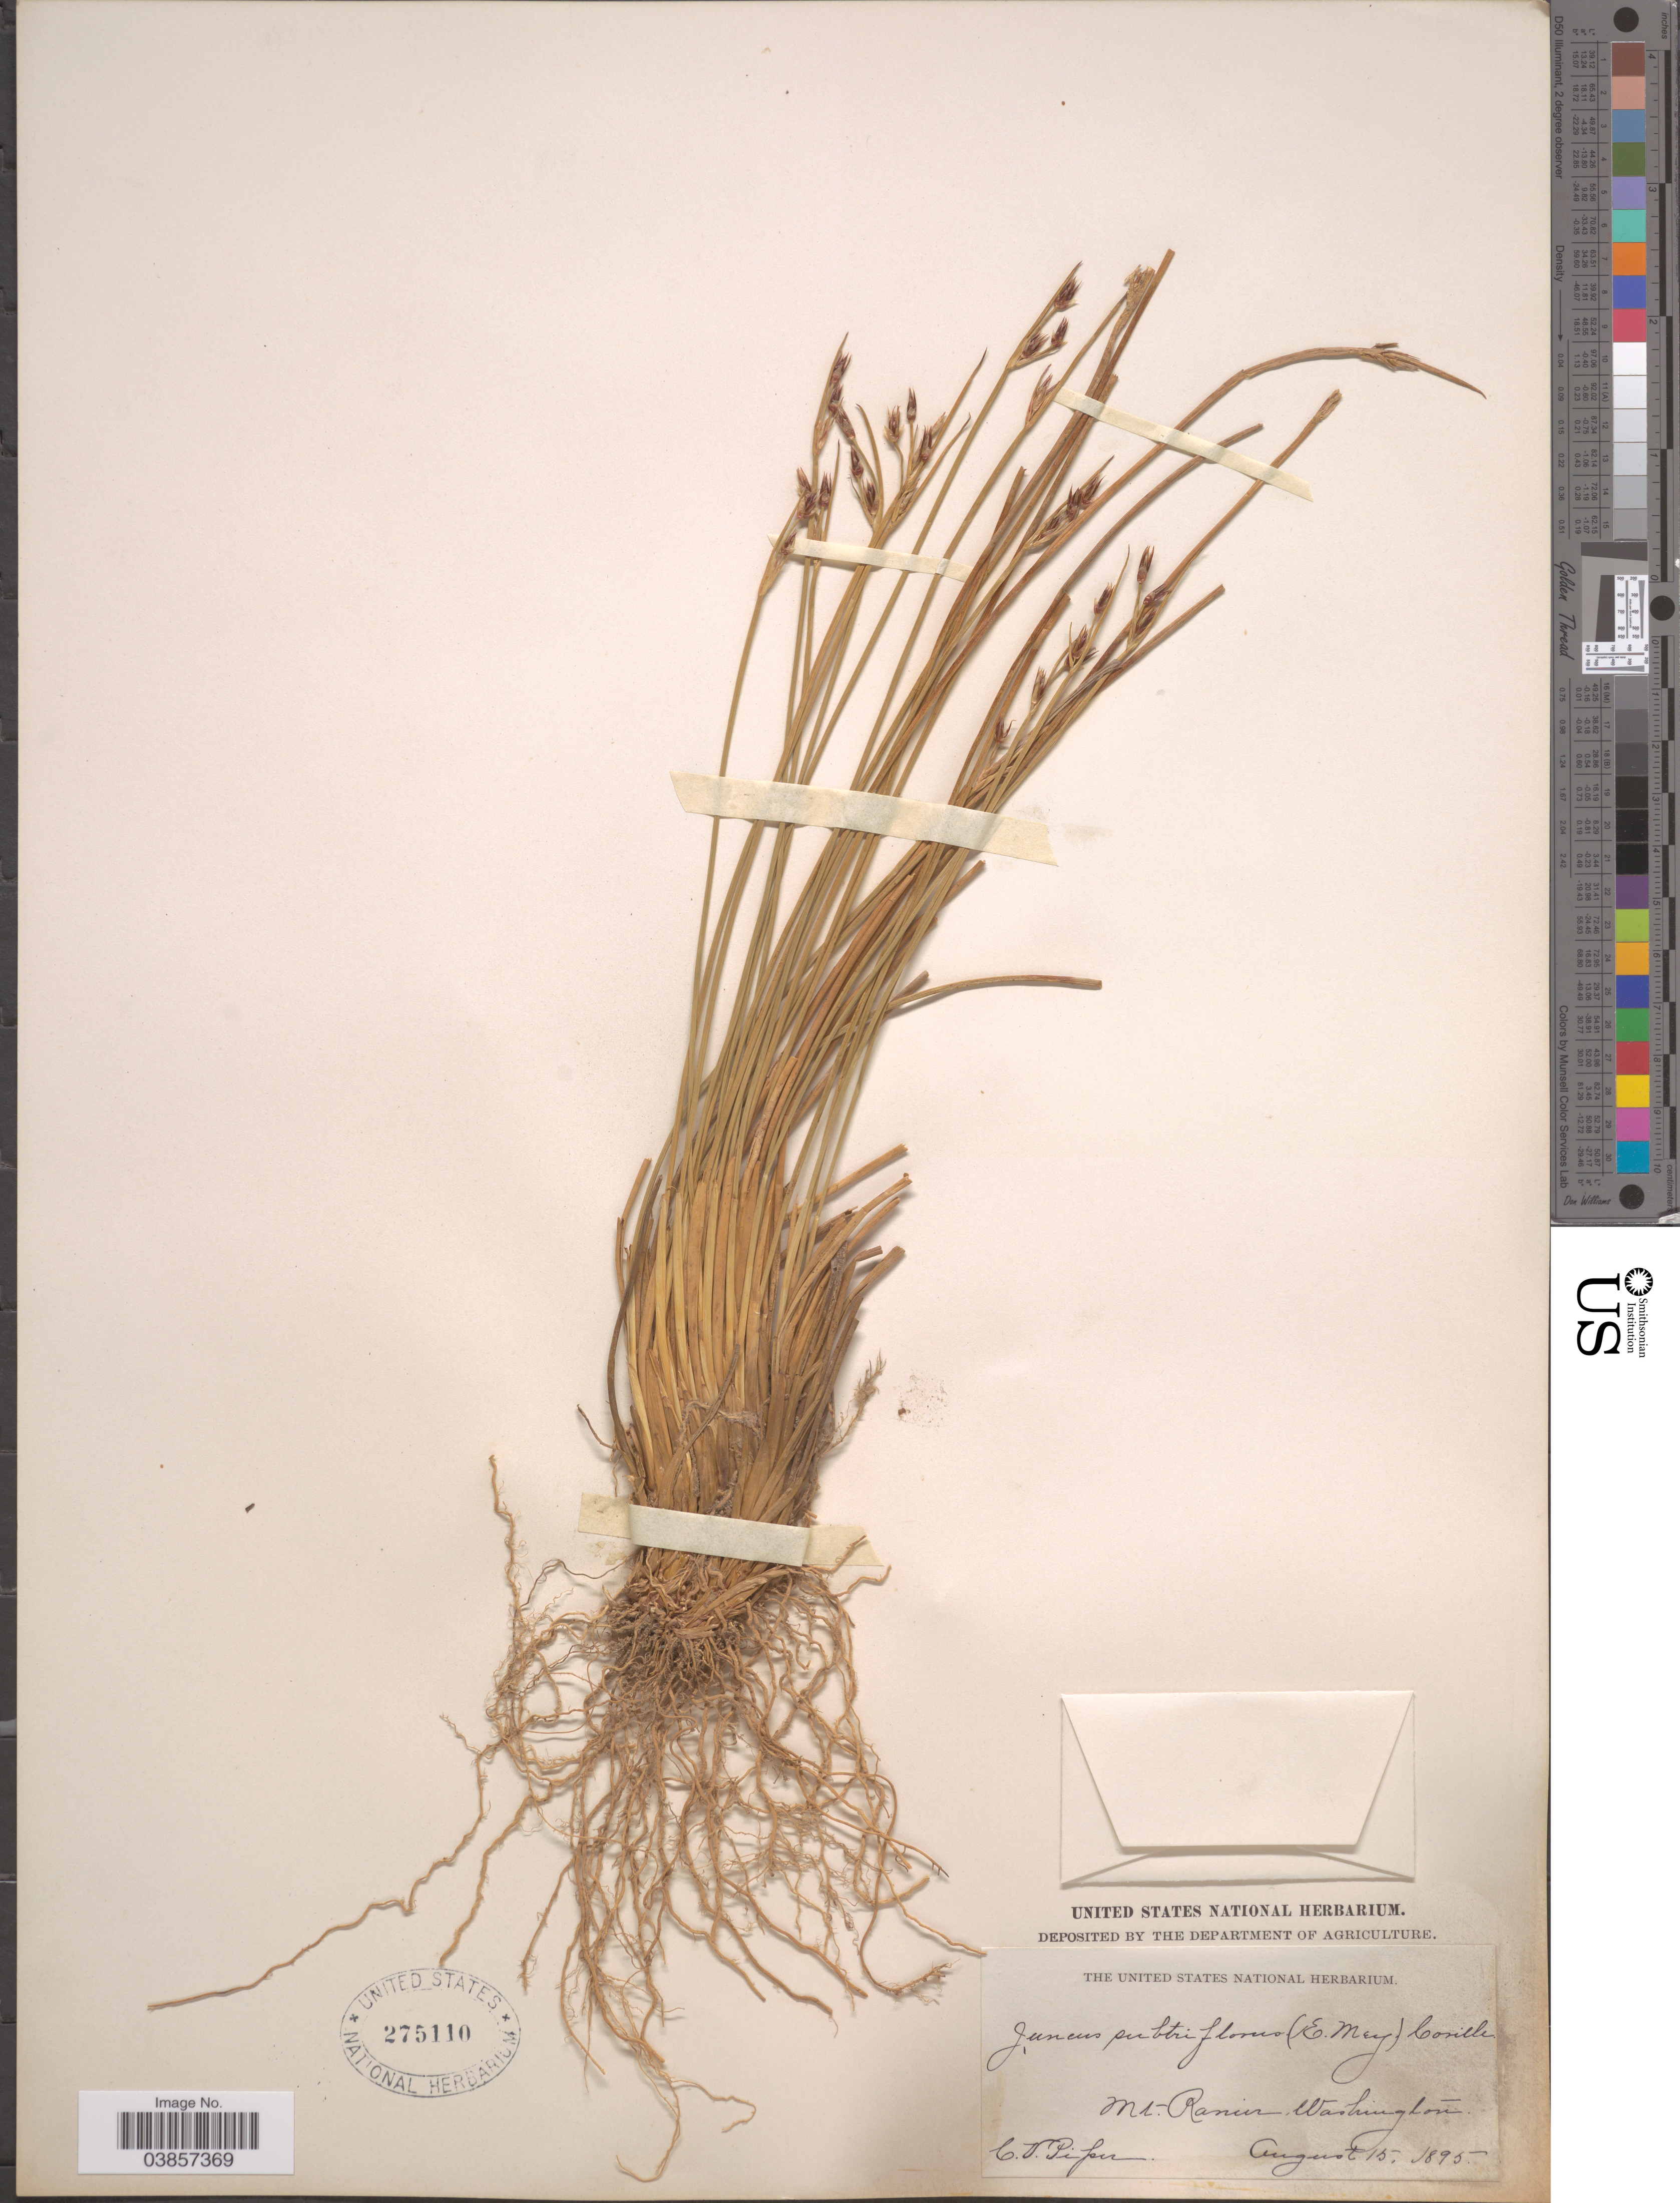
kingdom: Plantae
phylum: Tracheophyta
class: Liliopsida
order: Poales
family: Juncaceae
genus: Juncus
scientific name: Juncus subtriflorus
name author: (E. Mey.) Coville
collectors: C. V. Piper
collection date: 1895-08-15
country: United States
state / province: Washington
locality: Mt. Ranier.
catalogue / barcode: US 275110